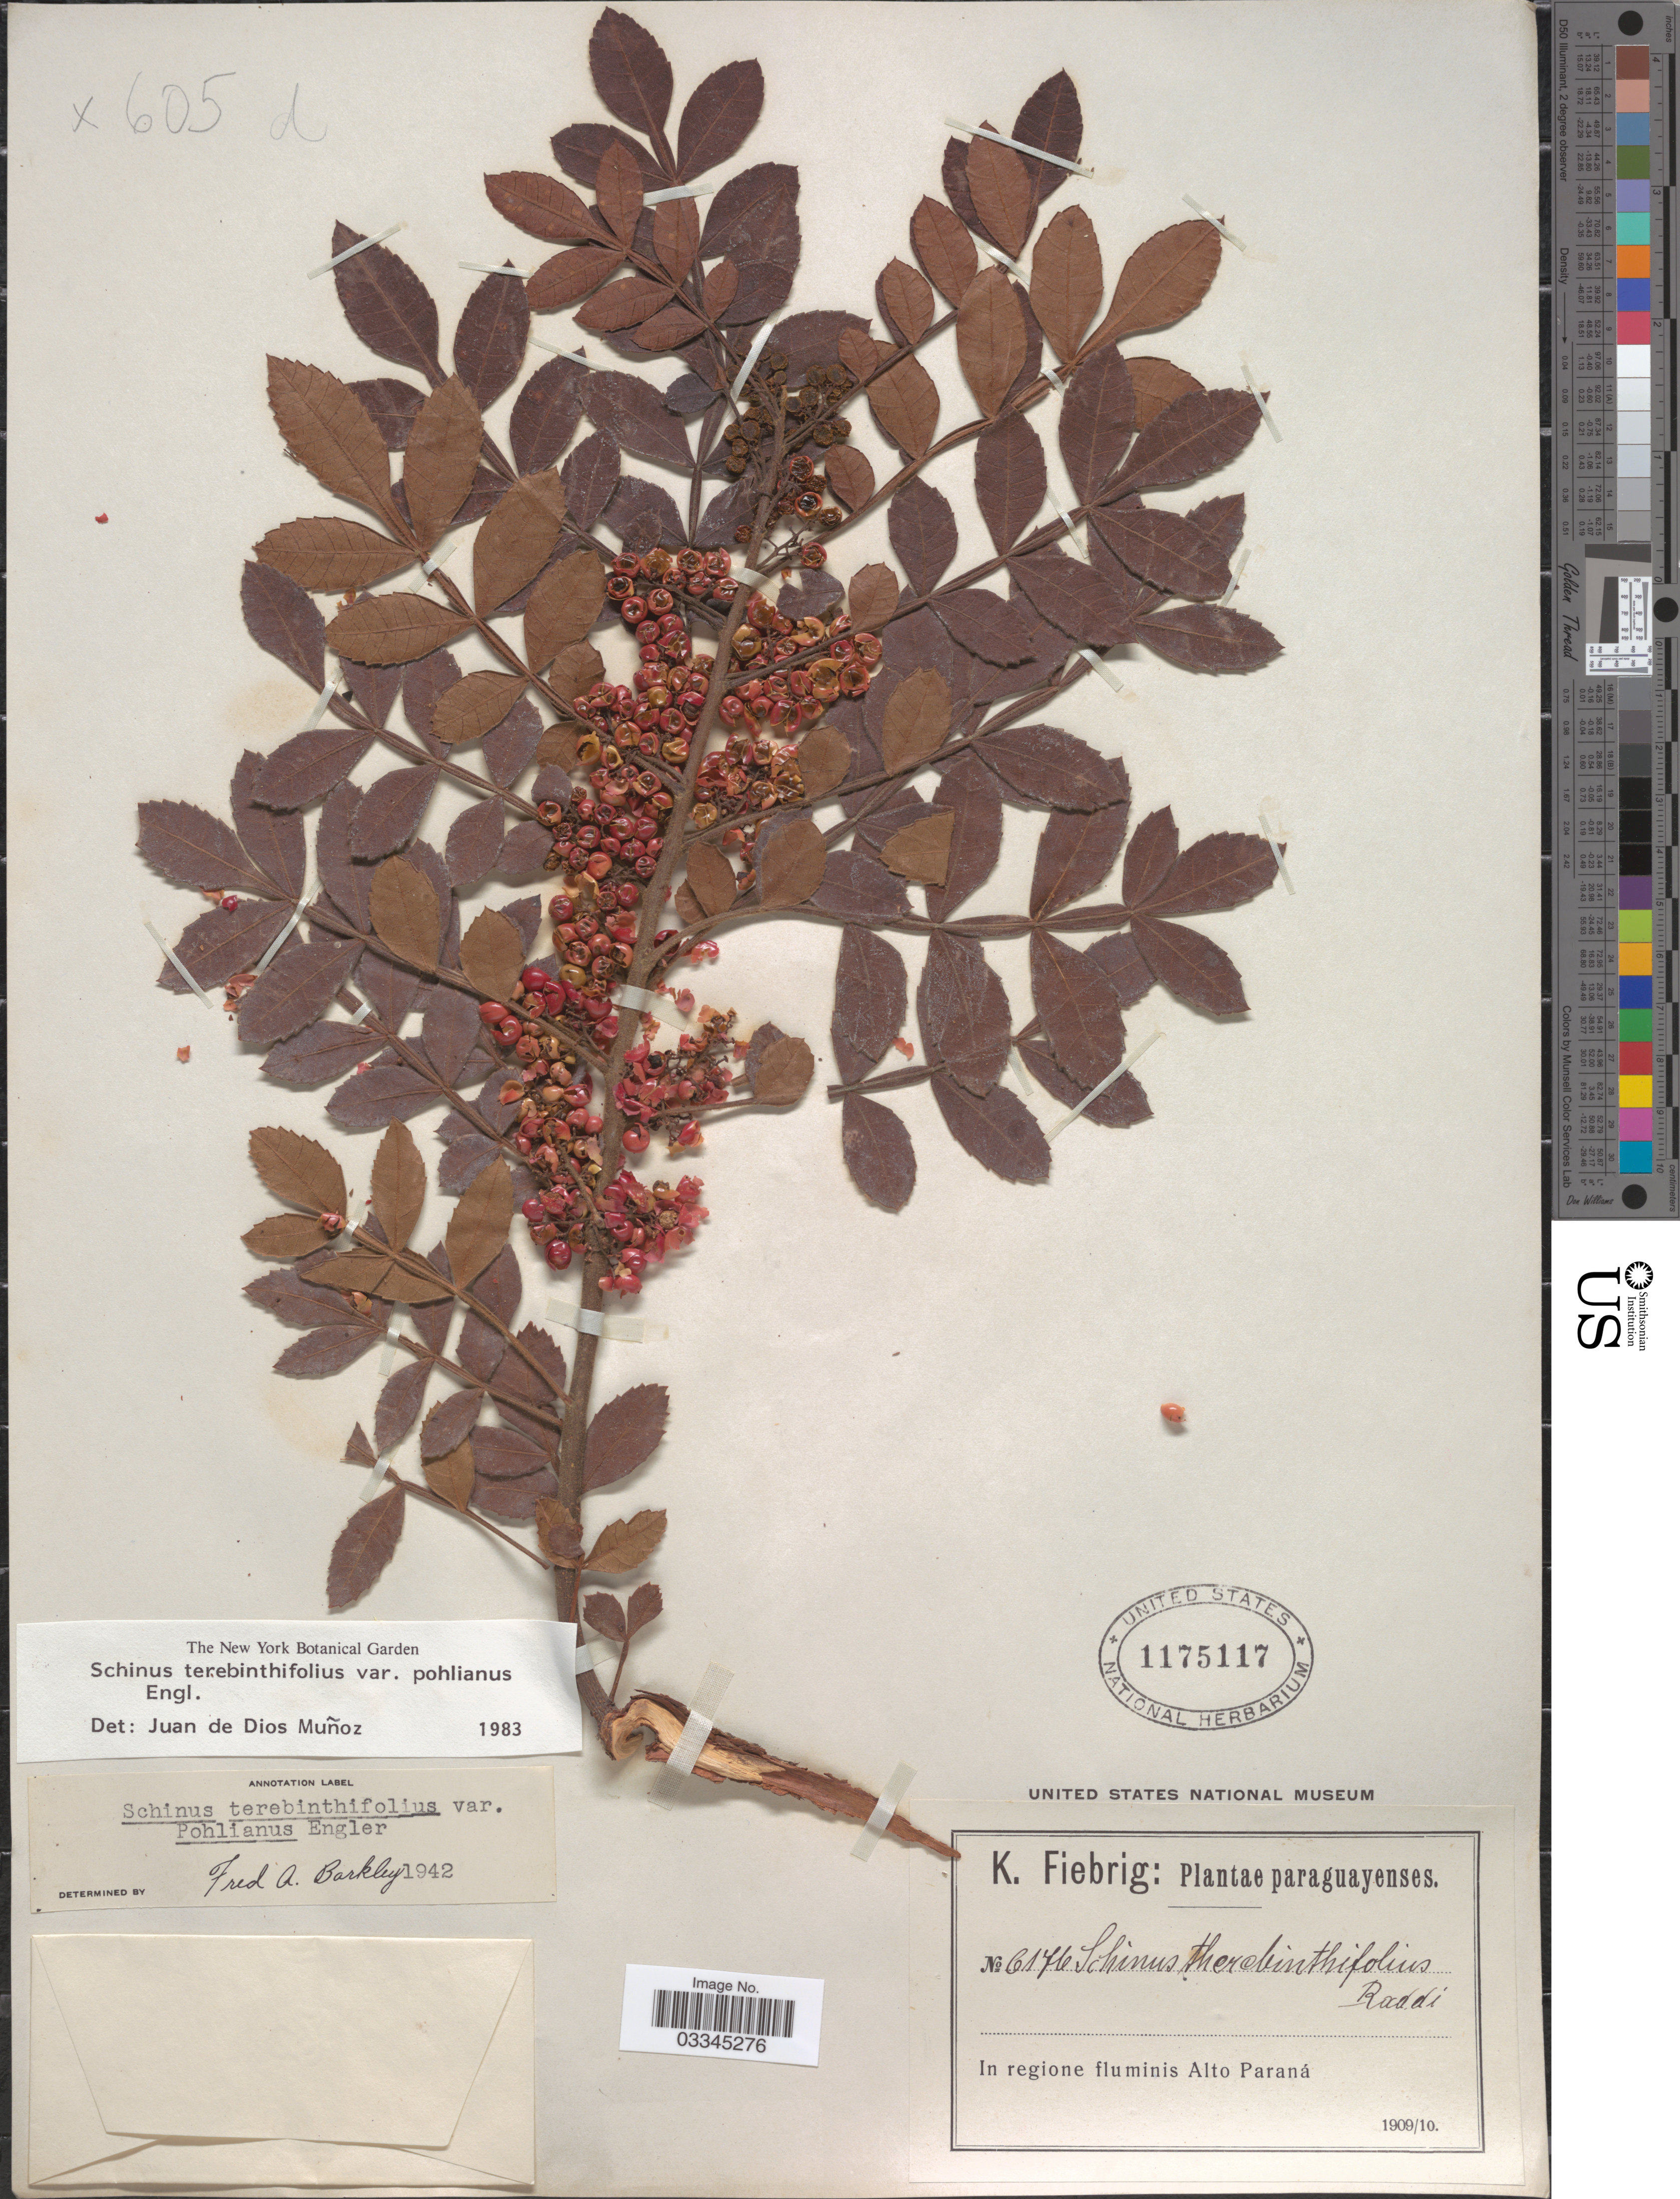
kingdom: Plantae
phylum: Tracheophyta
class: Magnoliopsida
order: Sapindales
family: Anacardiaceae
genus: Schinus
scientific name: Schinus terebinthifolia var. pohlianus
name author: Engl.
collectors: K. Fiebrig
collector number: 6176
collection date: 1909/1910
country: Paraguay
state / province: Alto Parana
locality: In regione fluminis Alto Paraná.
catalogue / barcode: US 1175117